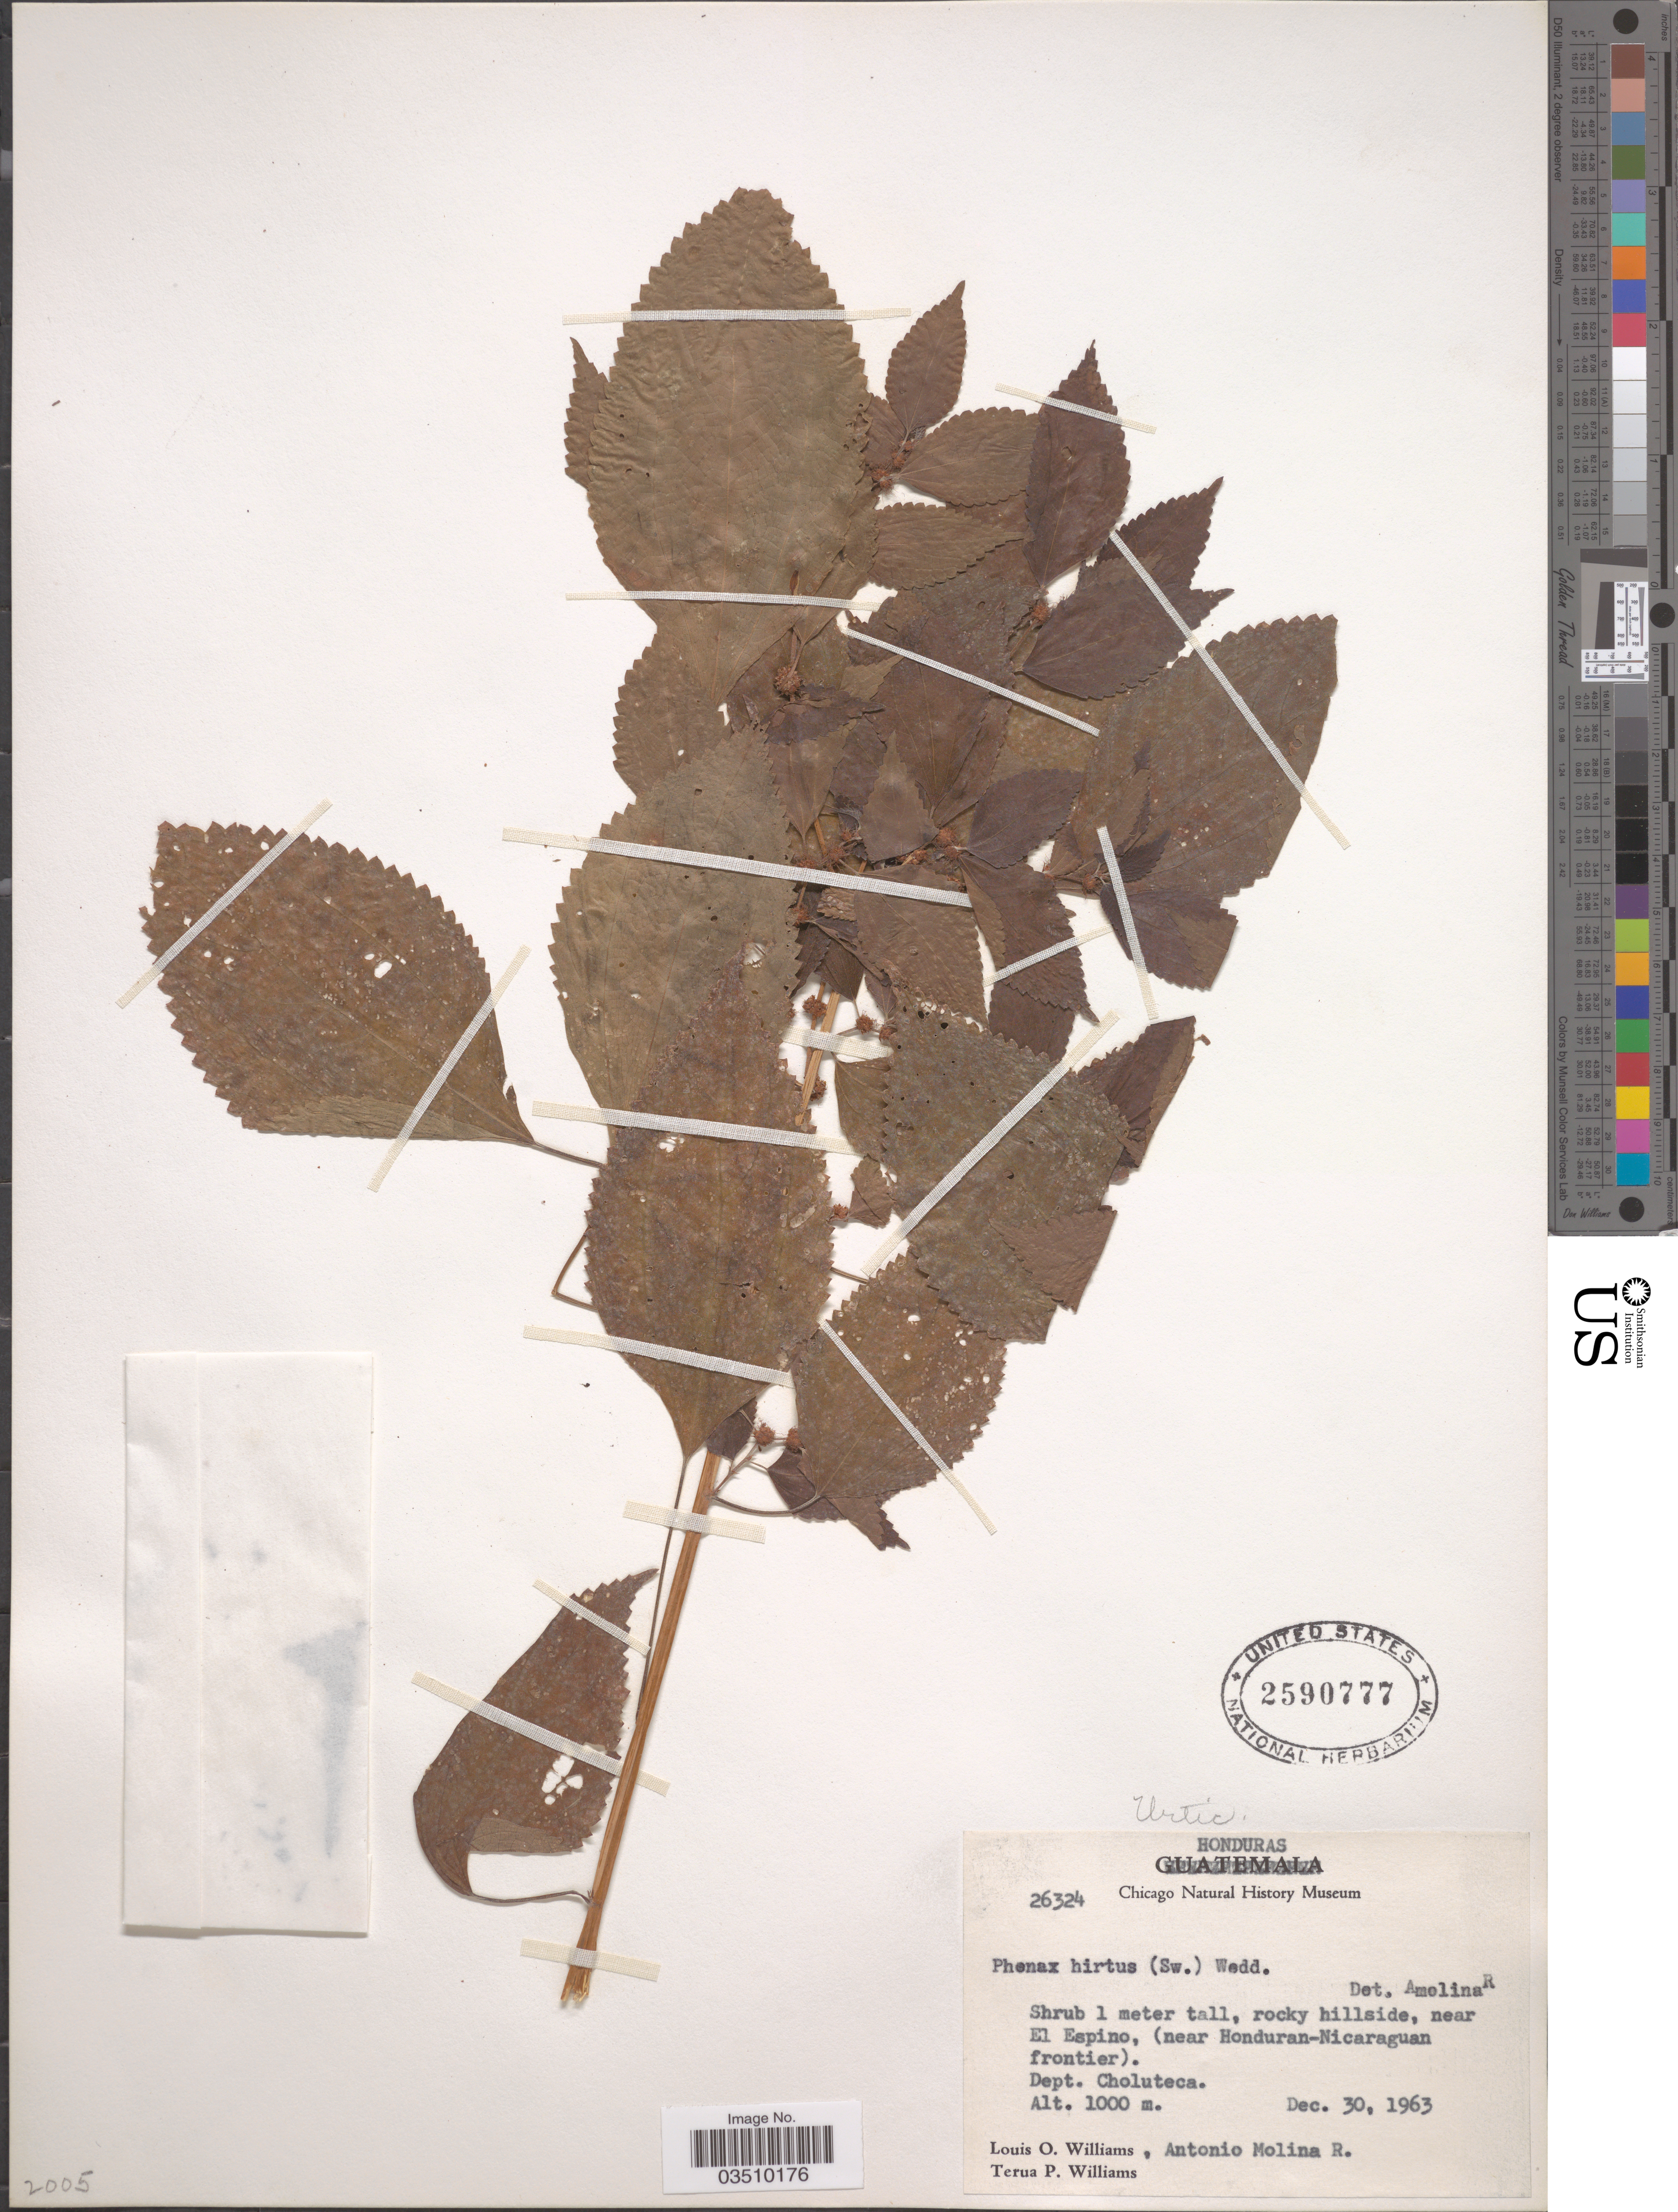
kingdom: Plantae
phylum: Tracheophyta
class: Magnoliopsida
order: Rosales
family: Urticaceae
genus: Phenax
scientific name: Phenax hirtus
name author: (Sw.) Wedd.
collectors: L. O. Williams, A. Molina R. & T. Williams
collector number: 26324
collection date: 1963-12-30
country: Honduras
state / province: Choluteca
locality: Rocky hillside, near El Espino, (near Honduran-Nicaraguan frontier). Dept. Choluteca.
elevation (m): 1000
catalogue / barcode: US 2590777